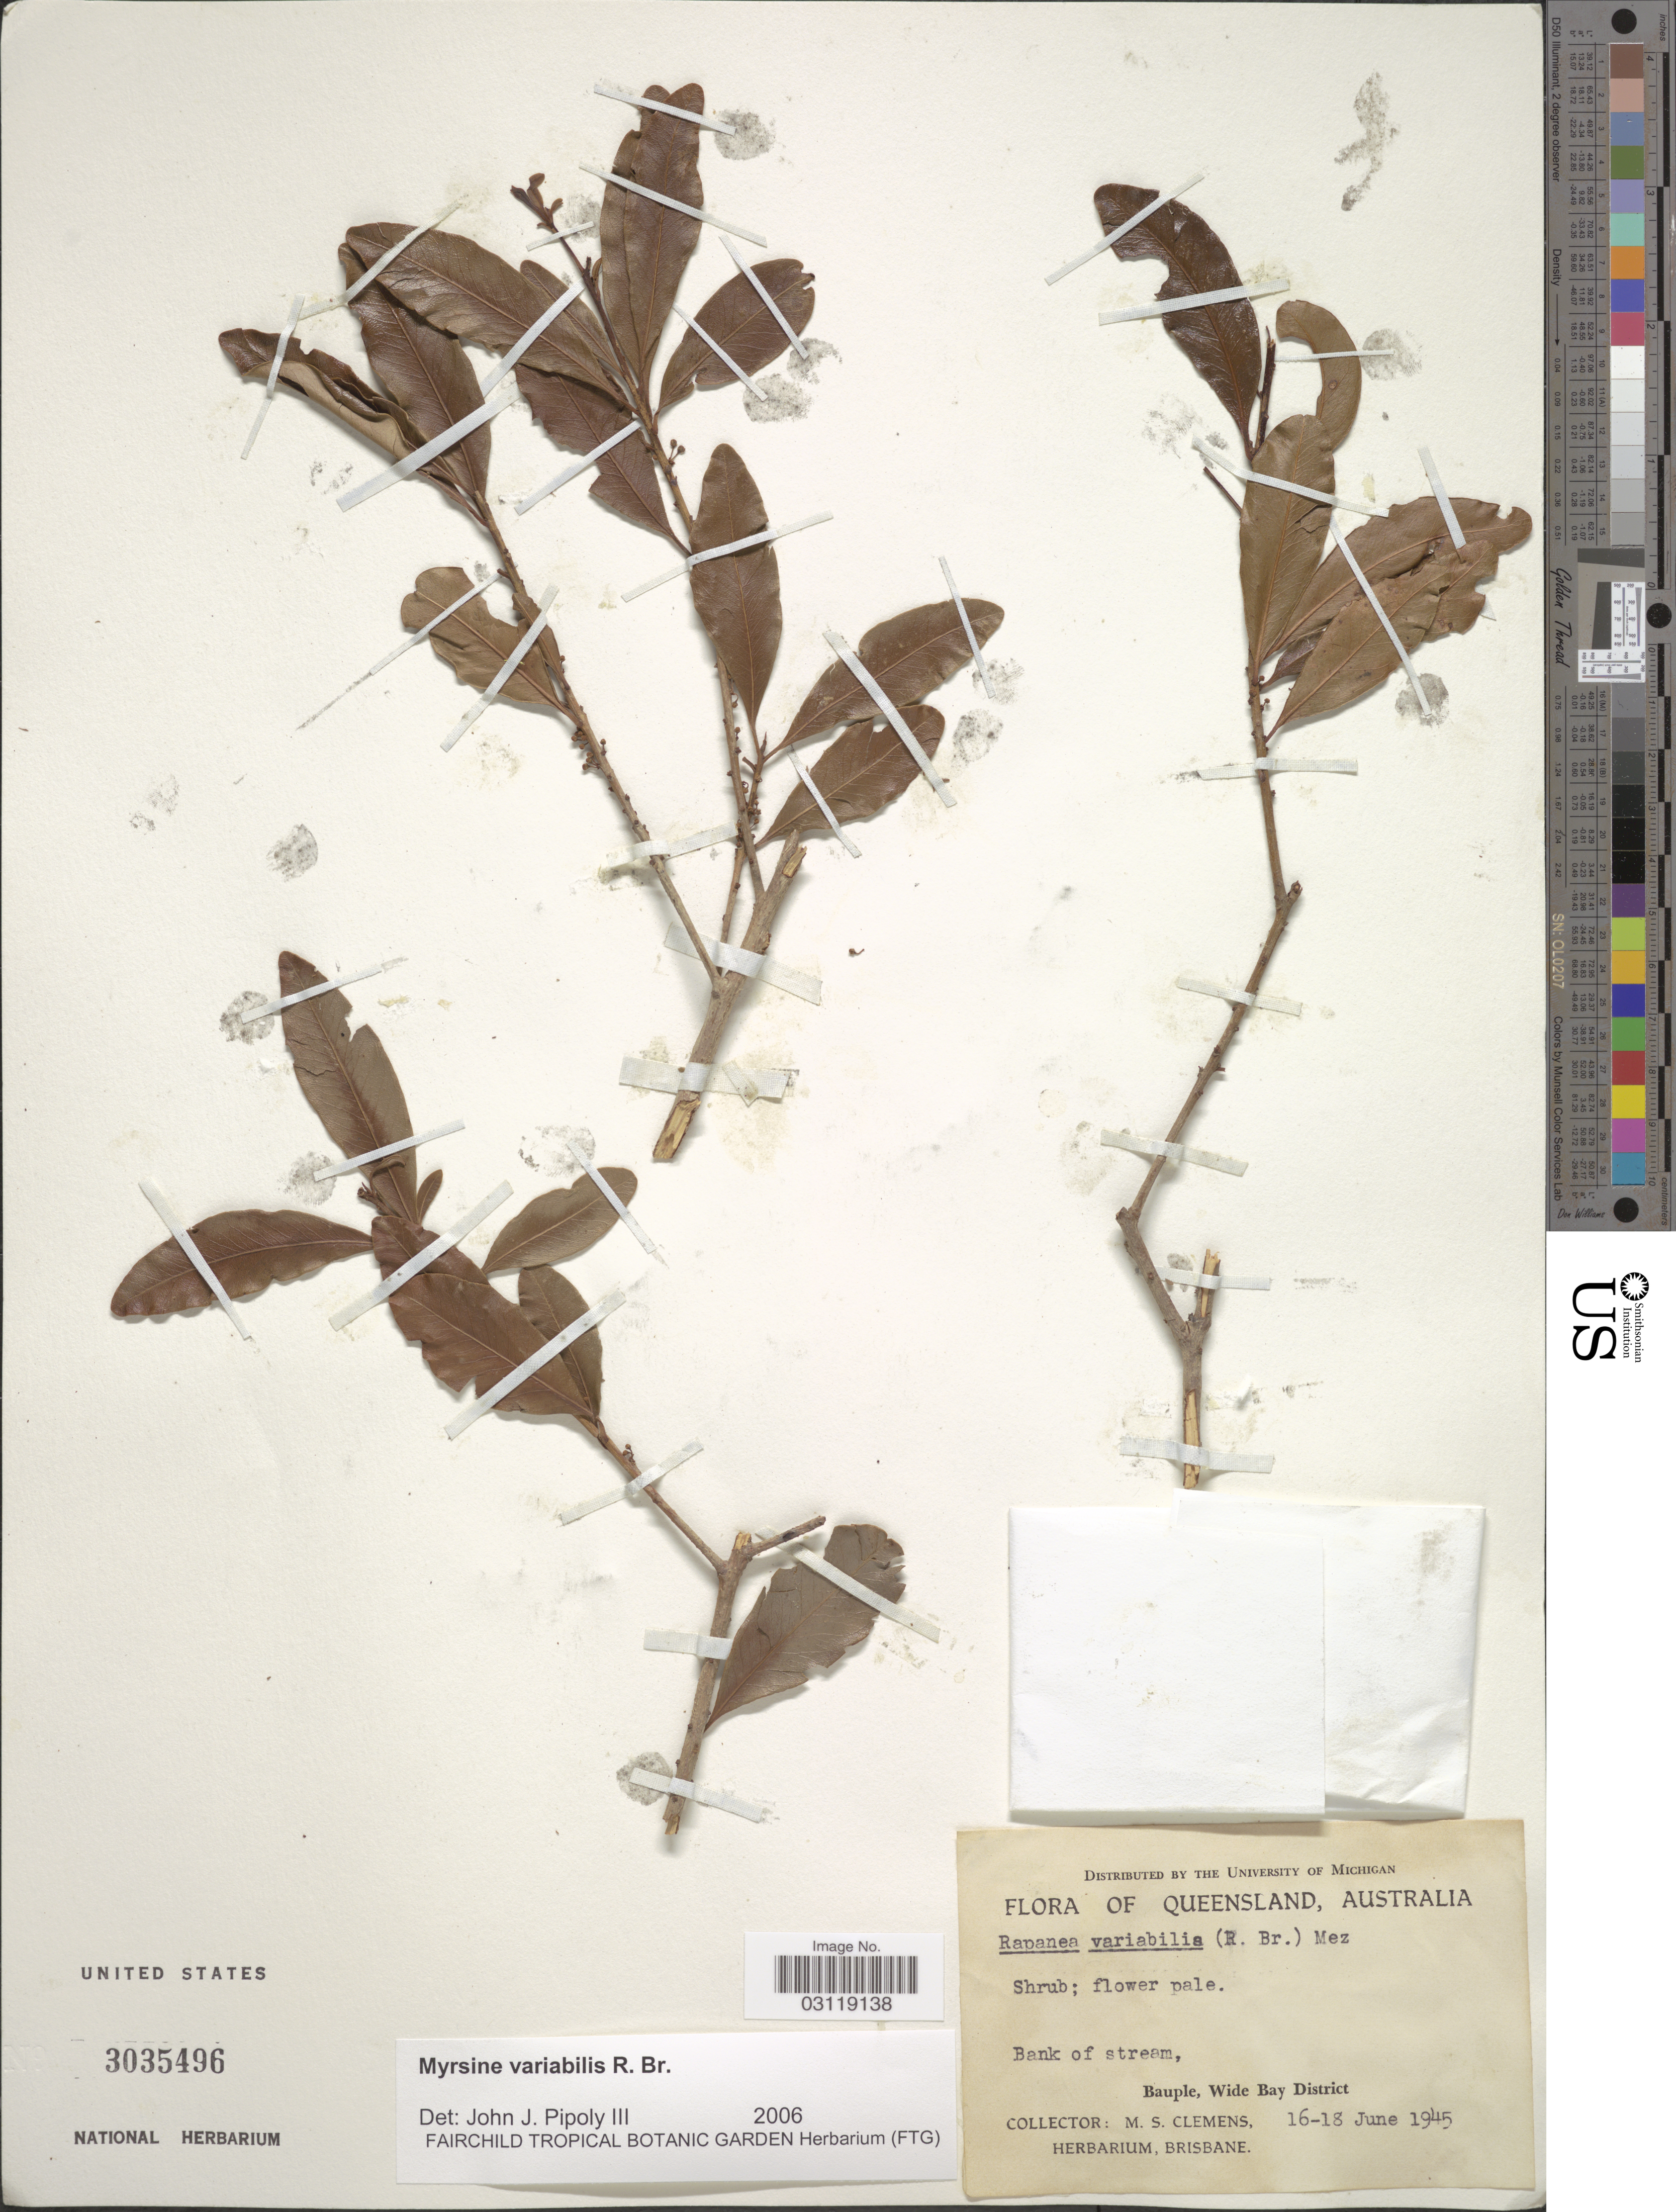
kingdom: Plantae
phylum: Tracheophyta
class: Magnoliopsida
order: Ericales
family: Primulaceae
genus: Rapanea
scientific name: Rapanea variablis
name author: (R. Br.) Mez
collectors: M. S. Clemens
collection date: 1945-06-16/1945-06-18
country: Australia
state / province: Queensland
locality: Bauple, Wide Bay District.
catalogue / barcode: US 3035496